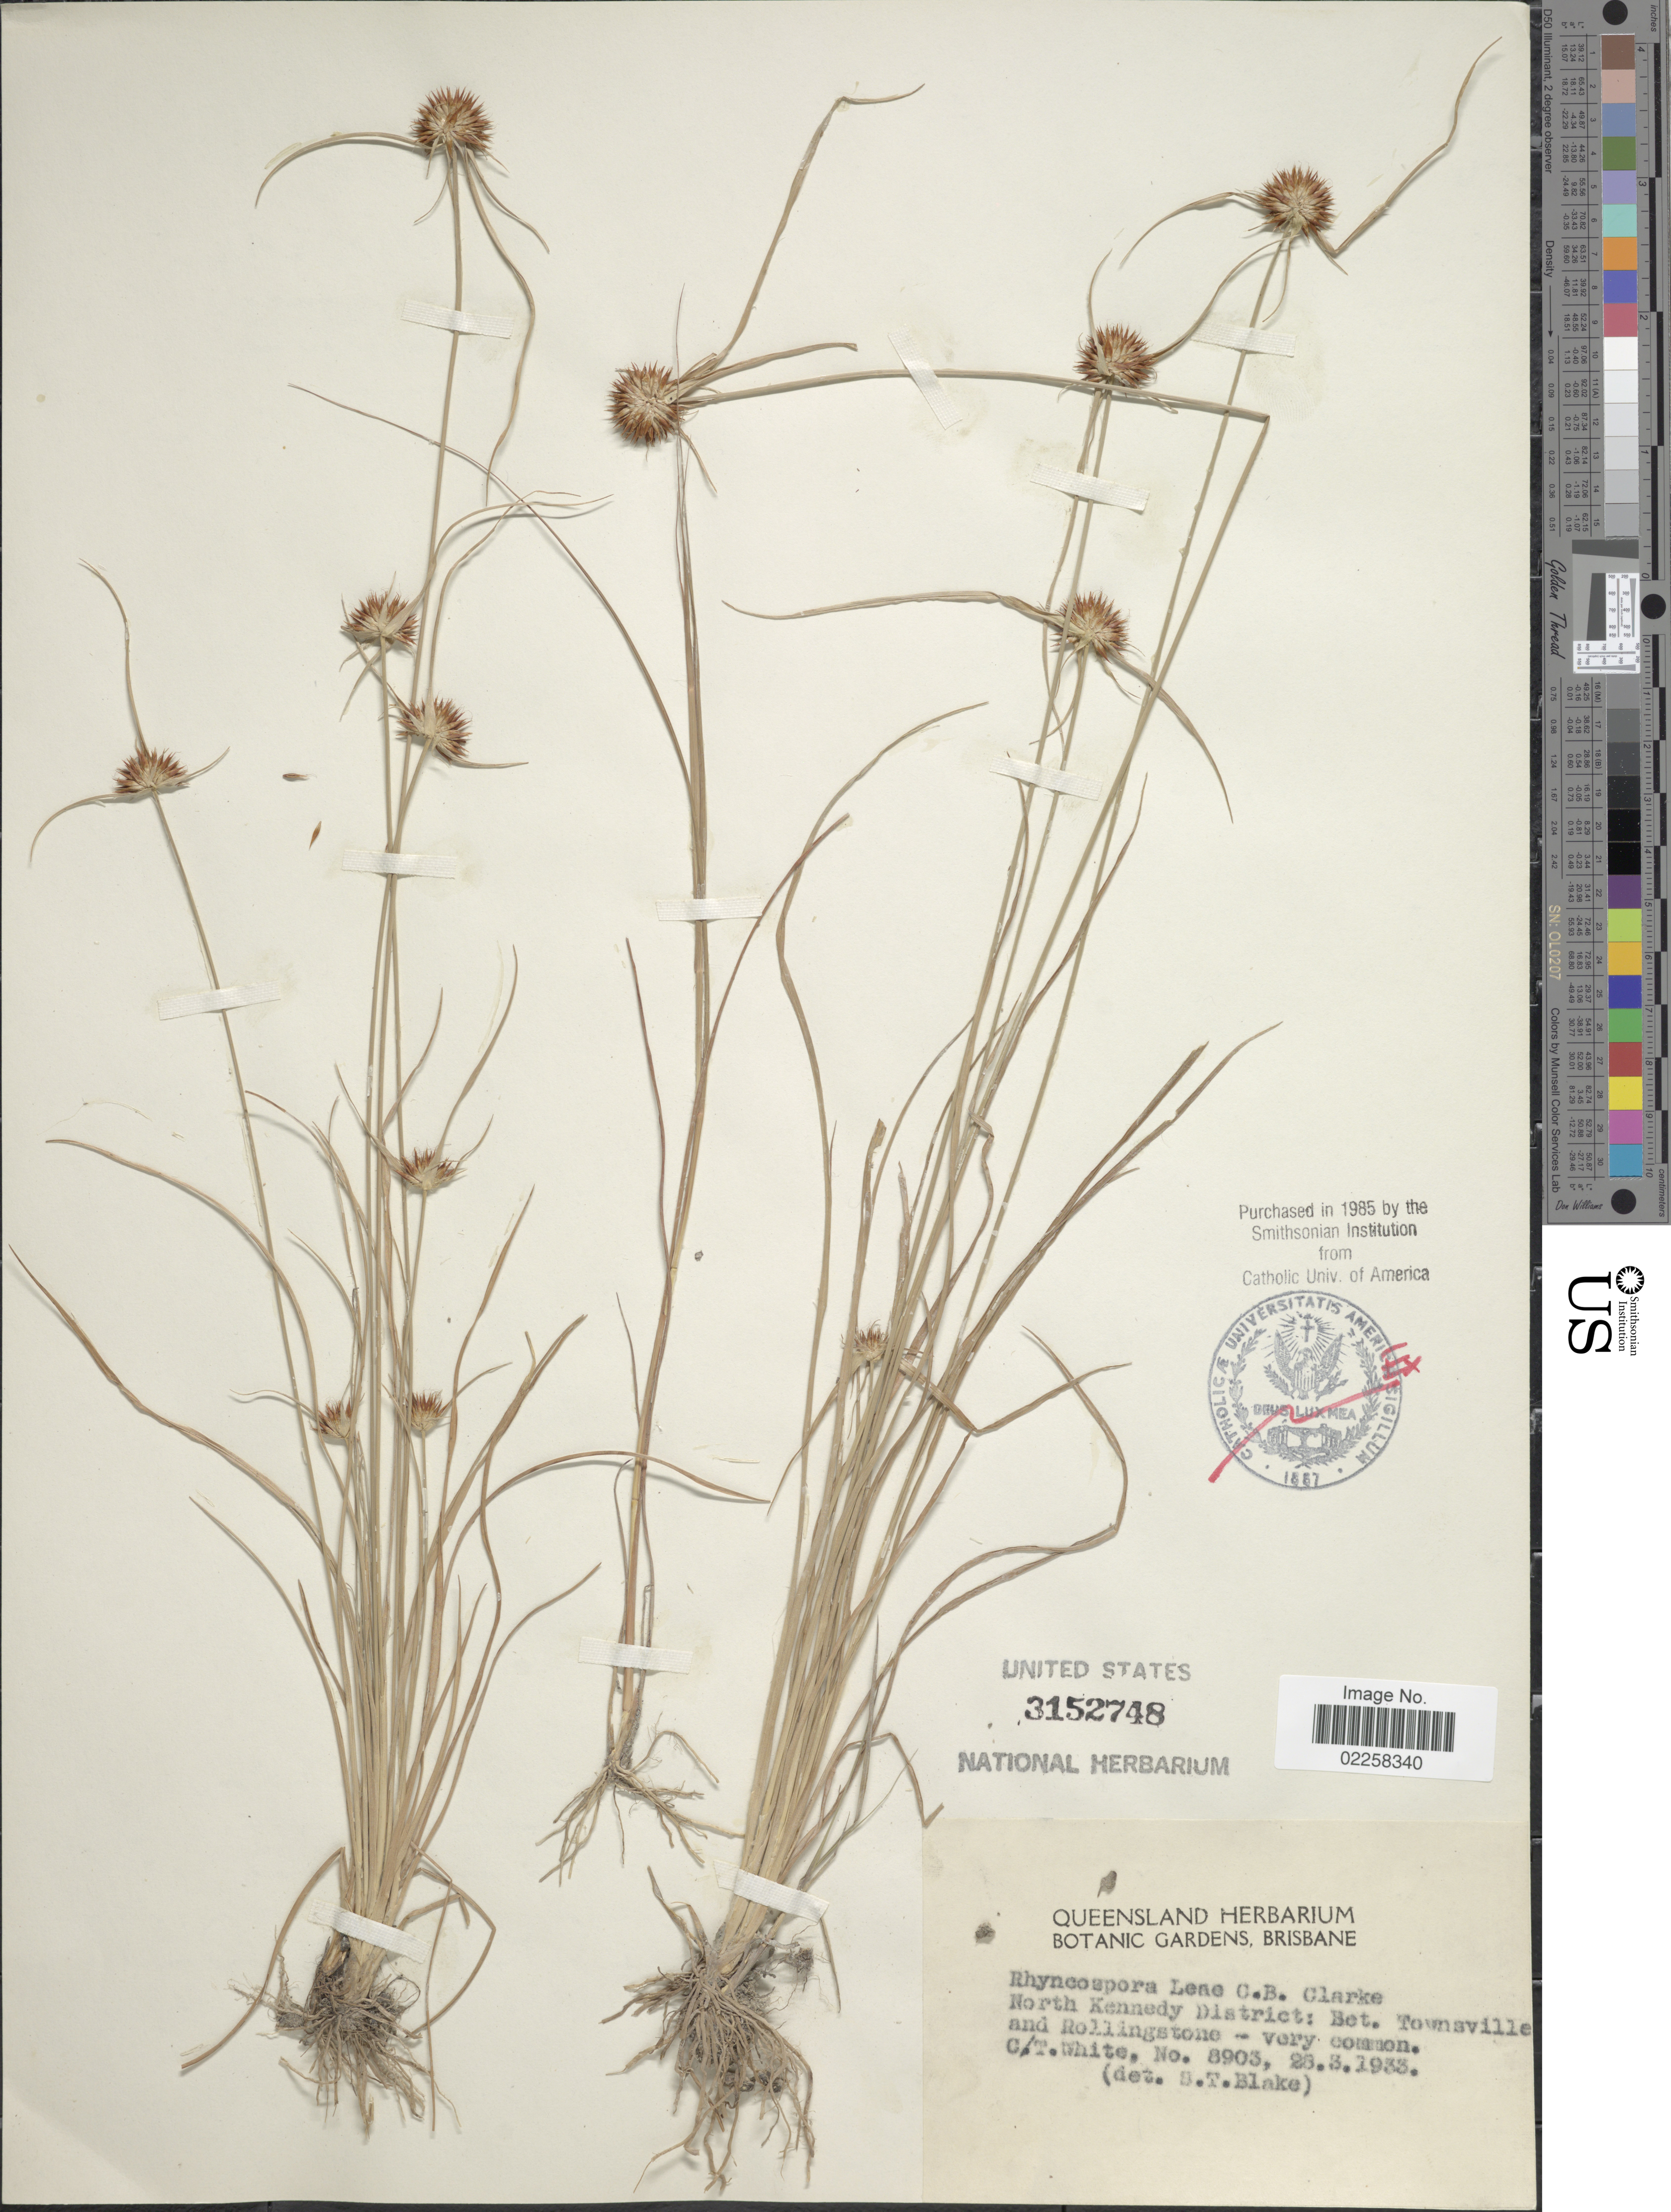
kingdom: Plantae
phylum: Tracheophyta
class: Liliopsida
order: Poales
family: Cyperaceae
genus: Rhynchospora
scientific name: Rhynchospora leae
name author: C.B. Clarke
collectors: C. T. White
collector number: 8903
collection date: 1933-03-28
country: Australia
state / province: Queensland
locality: North Kennedy District: Bet. Townsville and Rollingstone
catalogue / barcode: US 3152748